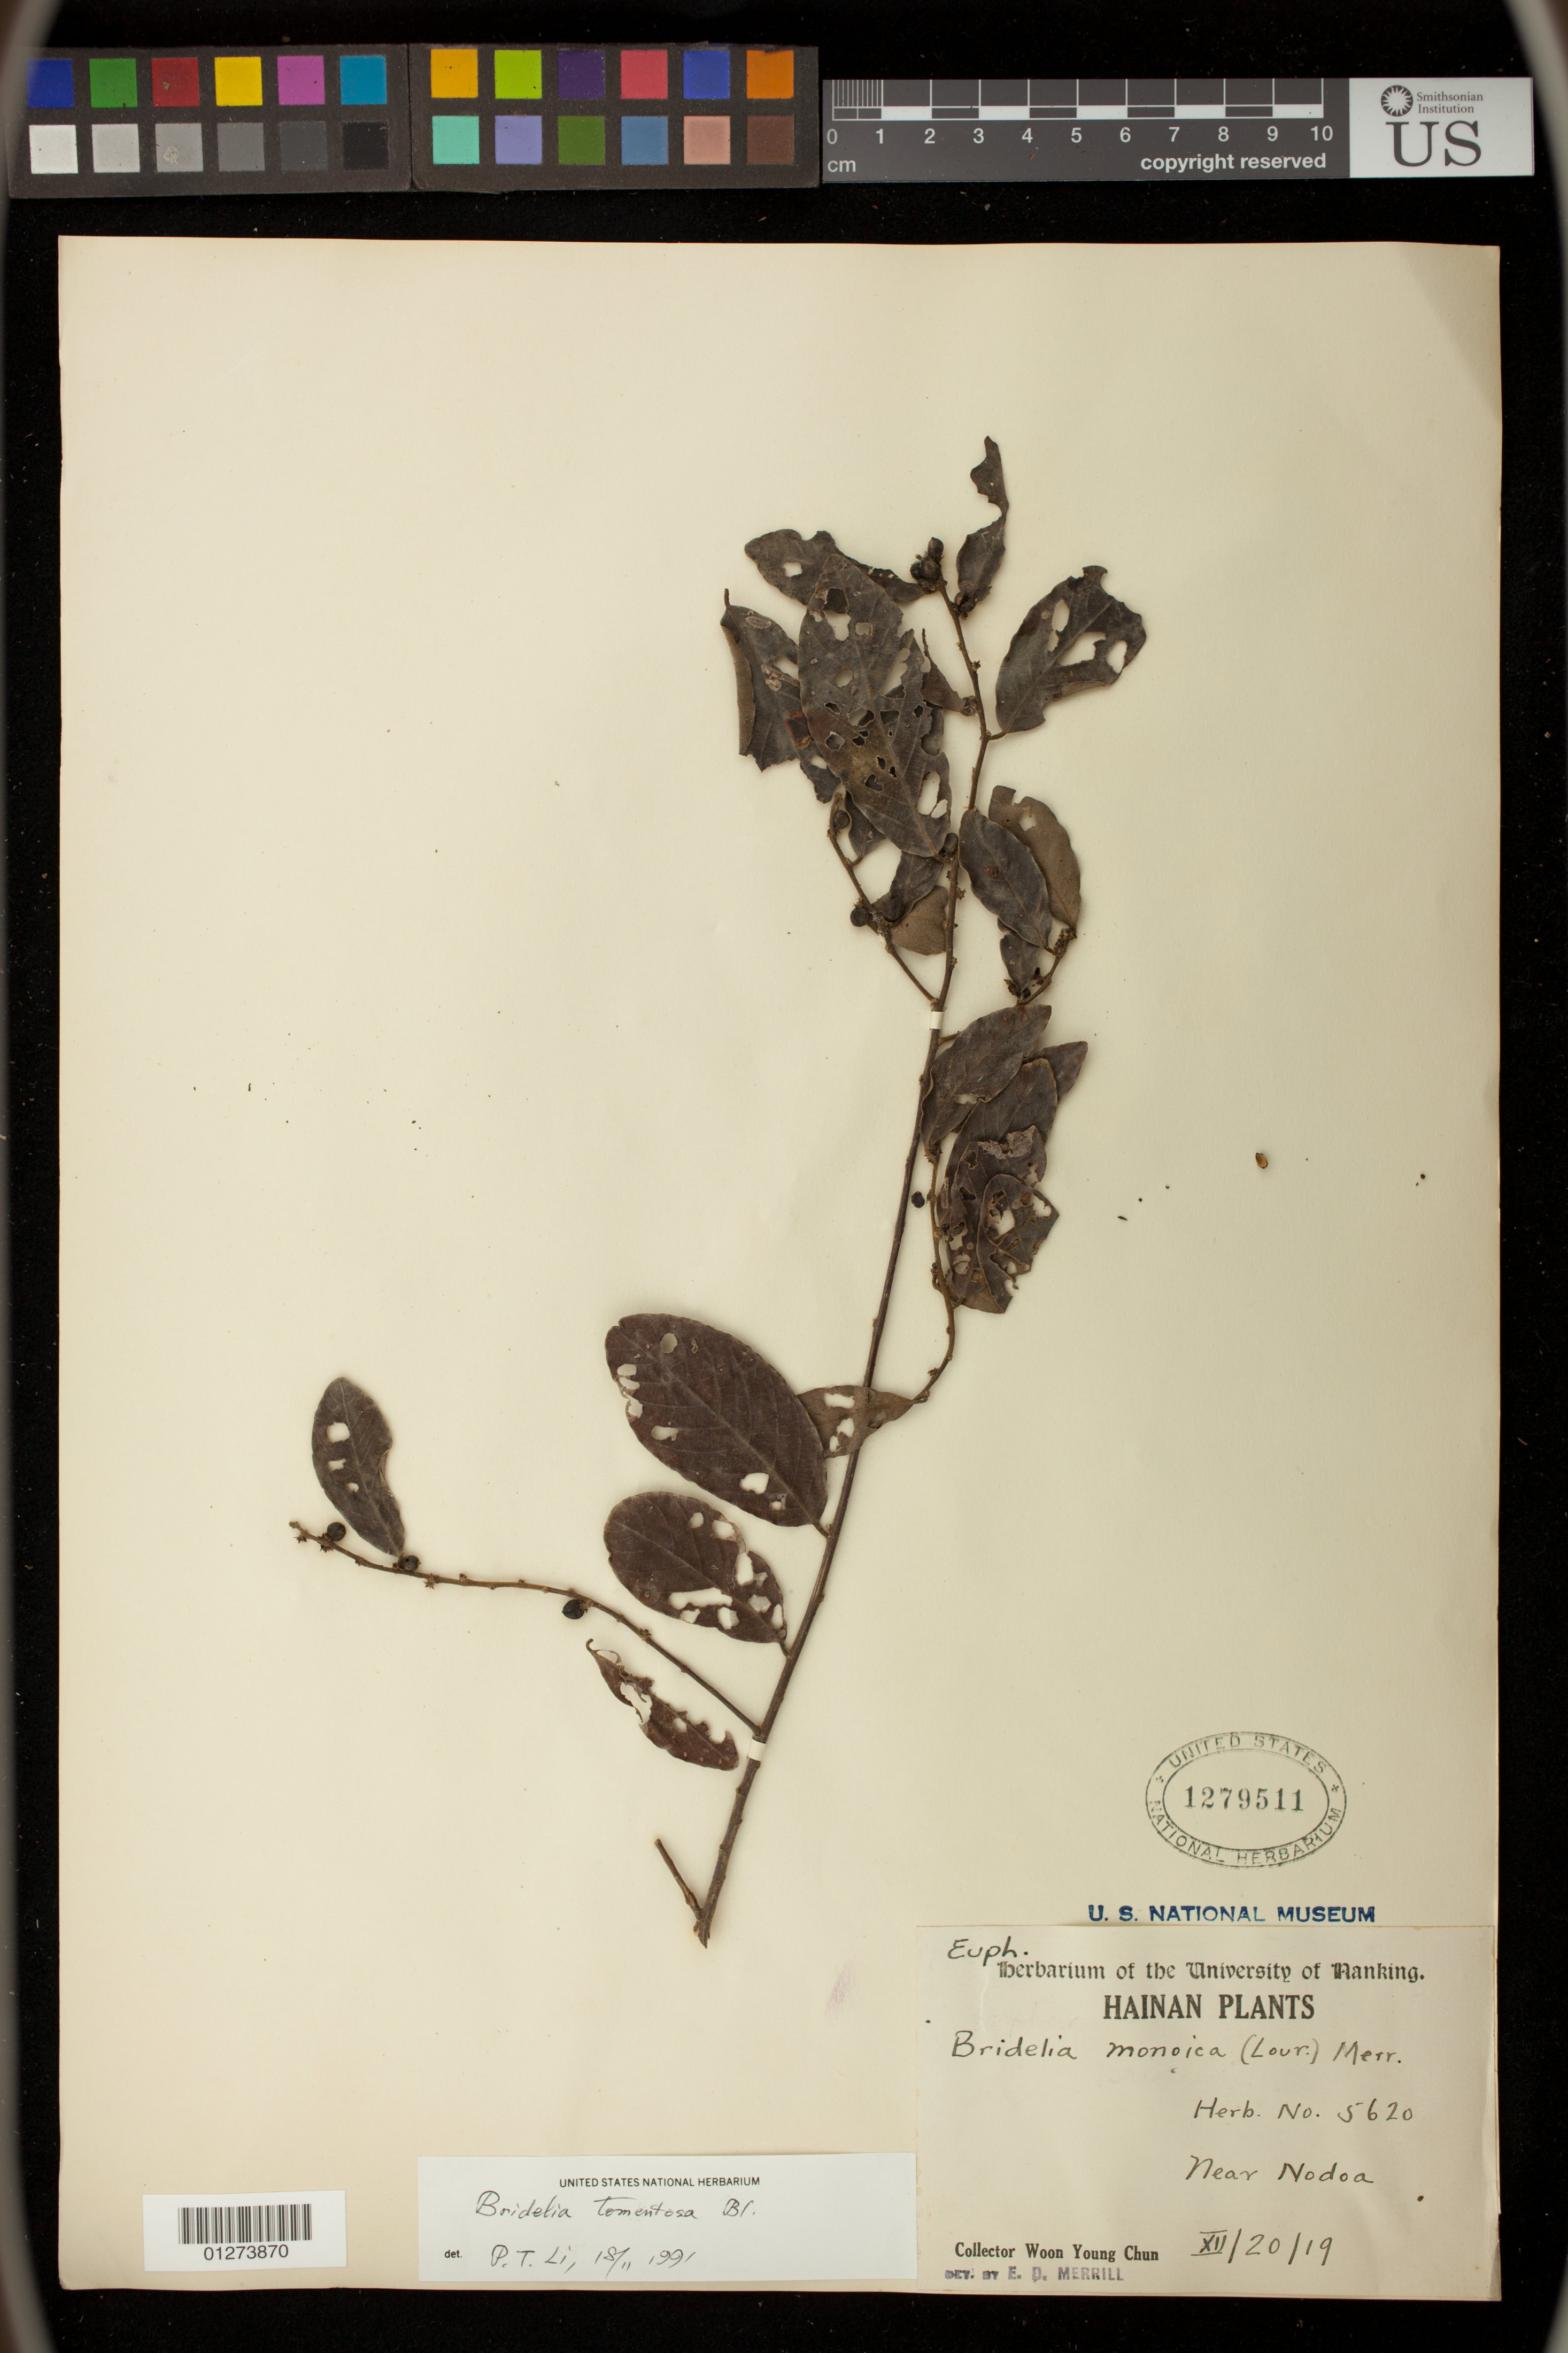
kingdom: Plantae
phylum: Tracheophyta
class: Magnoliopsida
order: Malpighiales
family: Phyllanthaceae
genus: Bridelia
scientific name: Bridelia tomentosa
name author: Blume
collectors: W. Y. Chun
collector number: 5620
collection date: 1919-12-20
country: China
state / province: Hainan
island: Hainan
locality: Near Nodoa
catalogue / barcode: US 1279511